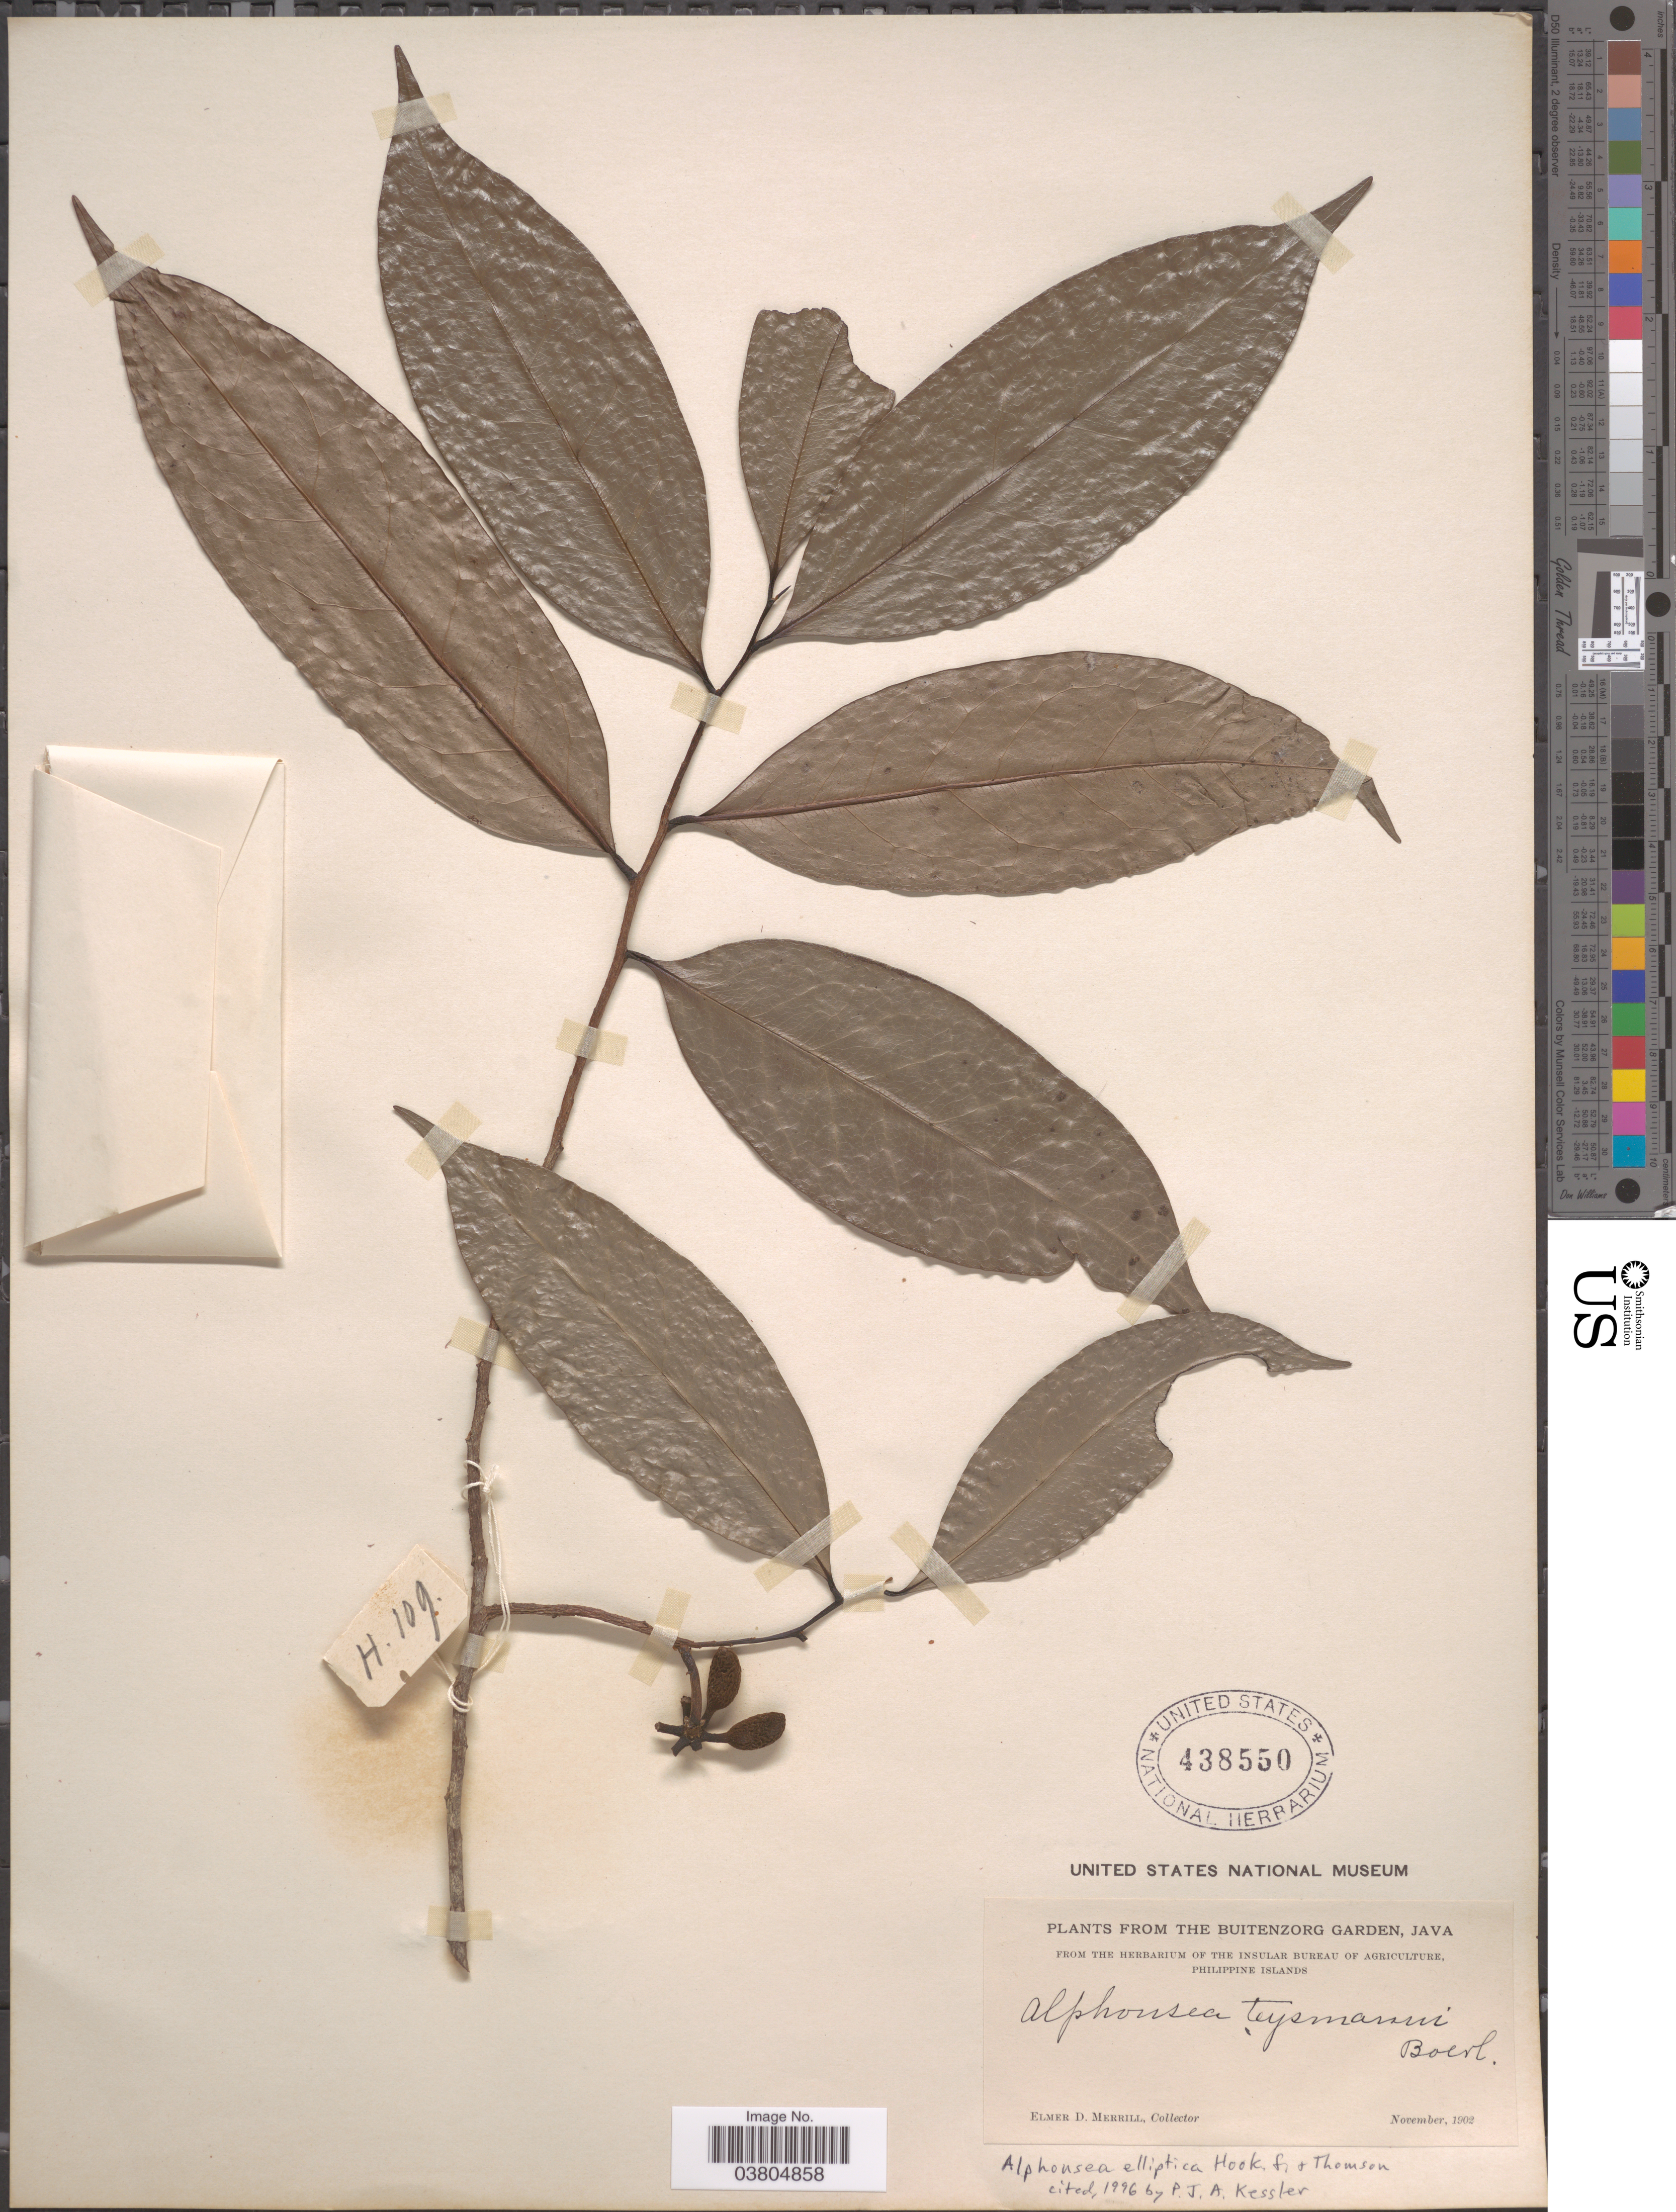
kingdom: Plantae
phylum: Tracheophyta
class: Magnoliopsida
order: Magnoliales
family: Annonaceae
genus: Alphonsea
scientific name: Alphonsea elliptica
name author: Hook. f. & Thomson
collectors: E. D. Merrill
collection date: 1902-11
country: Indonesia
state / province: Java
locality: The Buitenzorg Garden.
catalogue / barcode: US 438550